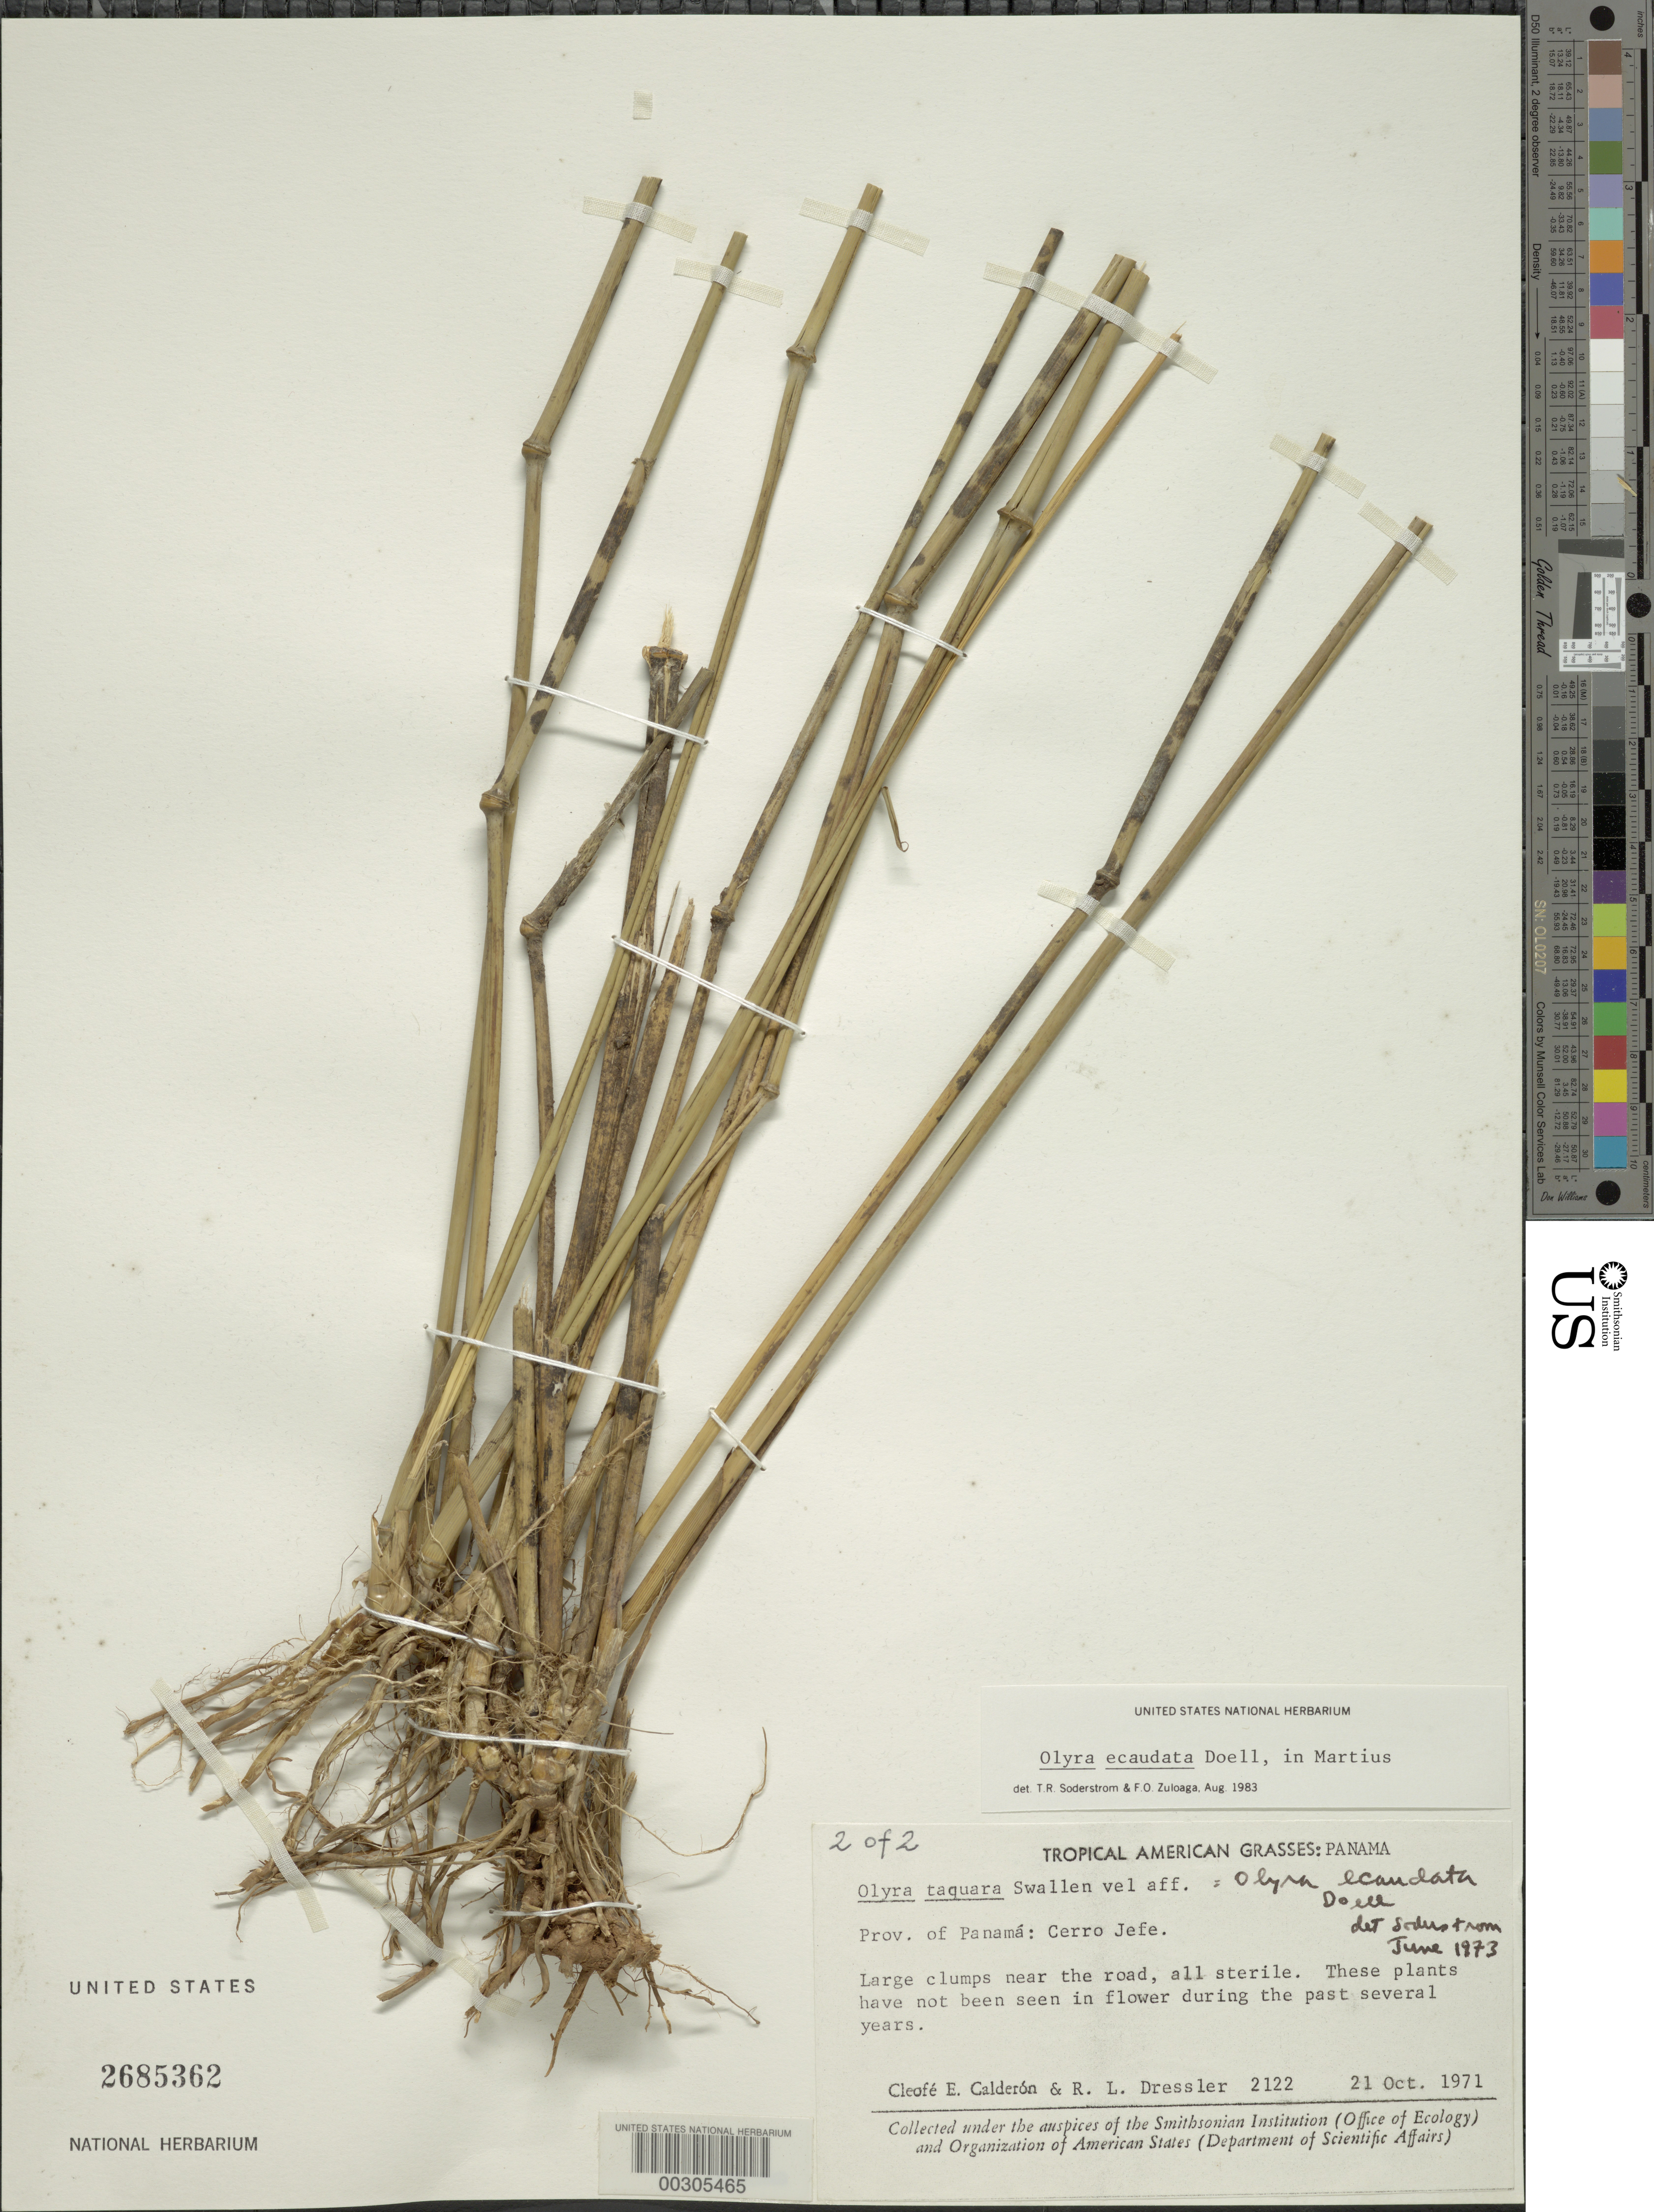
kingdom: Plantae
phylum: Tracheophyta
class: Liliopsida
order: Poales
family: Poaceae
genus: Olyra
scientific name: Olyra ecaudata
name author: Döll in Mart.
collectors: C. E. Calderón & R. Dressler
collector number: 2122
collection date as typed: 21 Oct 1971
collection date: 1971-10-21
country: Panama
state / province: Panamá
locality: Cerro Jefe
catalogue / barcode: US 2685362